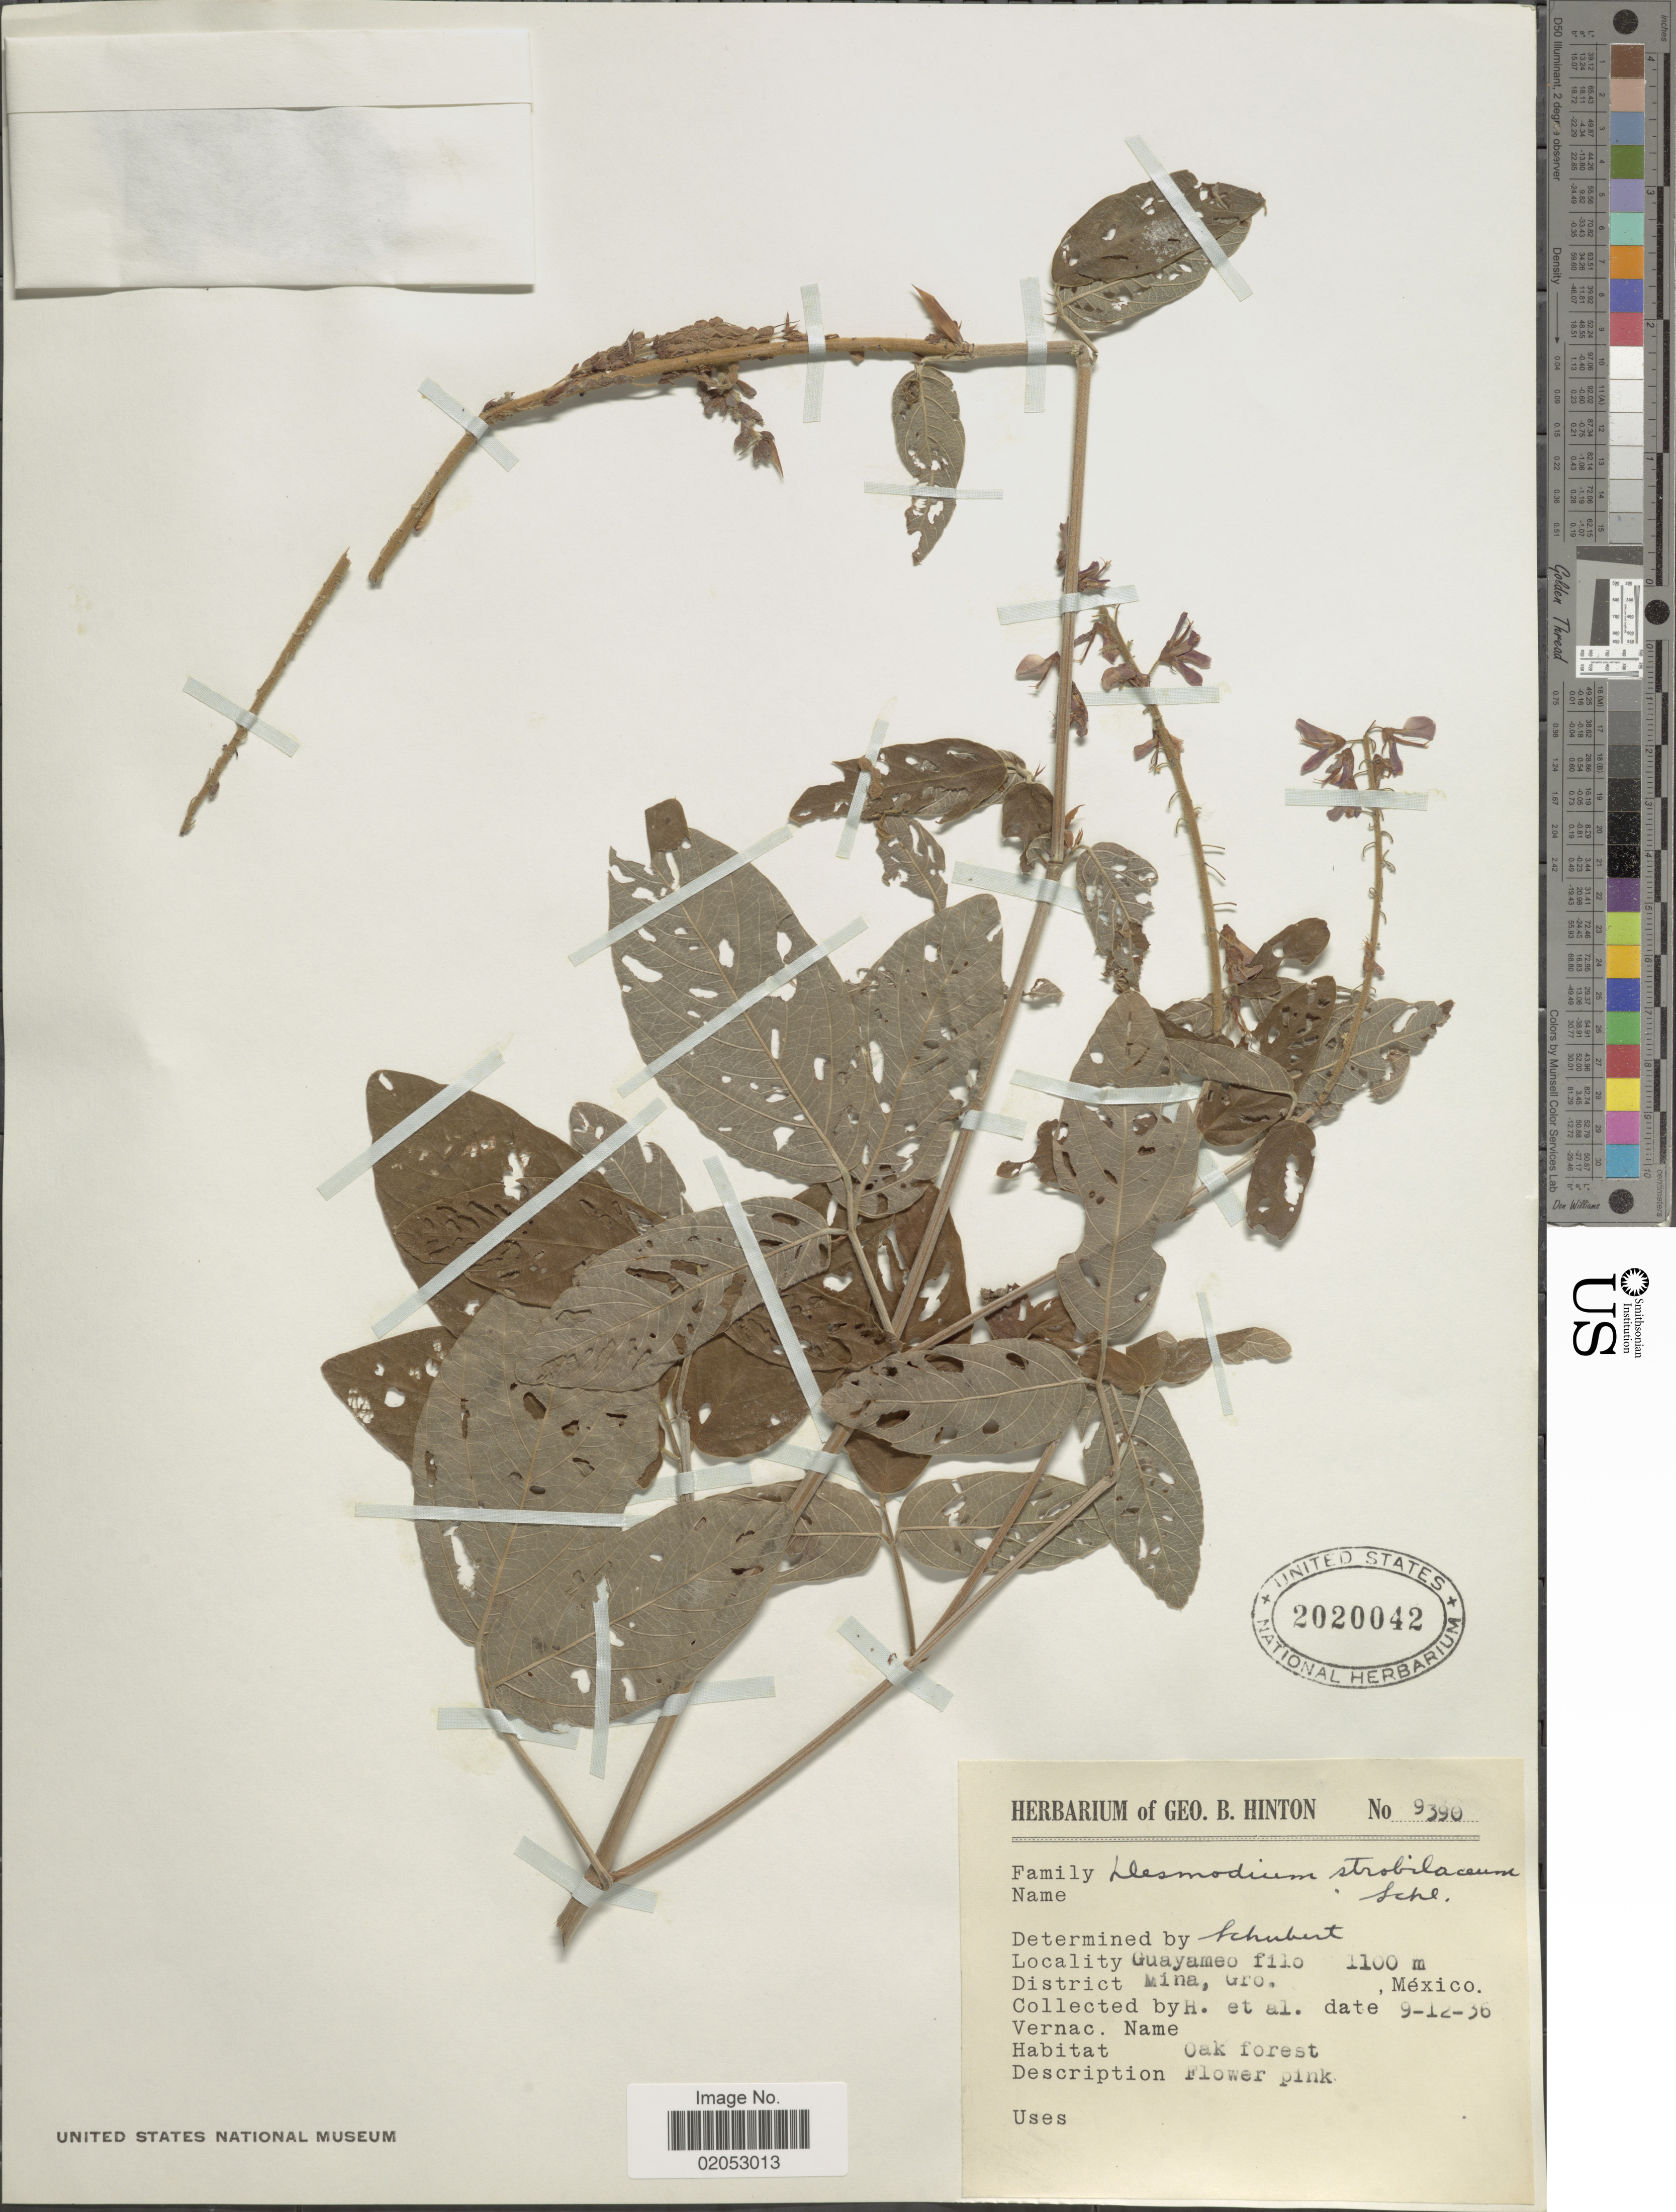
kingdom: Plantae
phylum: Tracheophyta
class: Magnoliopsida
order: Fabales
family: Fabaceae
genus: Desmodium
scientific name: Desmodium strobilaceum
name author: Schltdl.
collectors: G. B. Hinton & et al.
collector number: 9390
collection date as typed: Transcribed d/m/y: 12/9/36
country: Mexico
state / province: Guerrero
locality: Guayameo filo. District Mina, Gro., México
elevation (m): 1100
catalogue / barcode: US 2020042